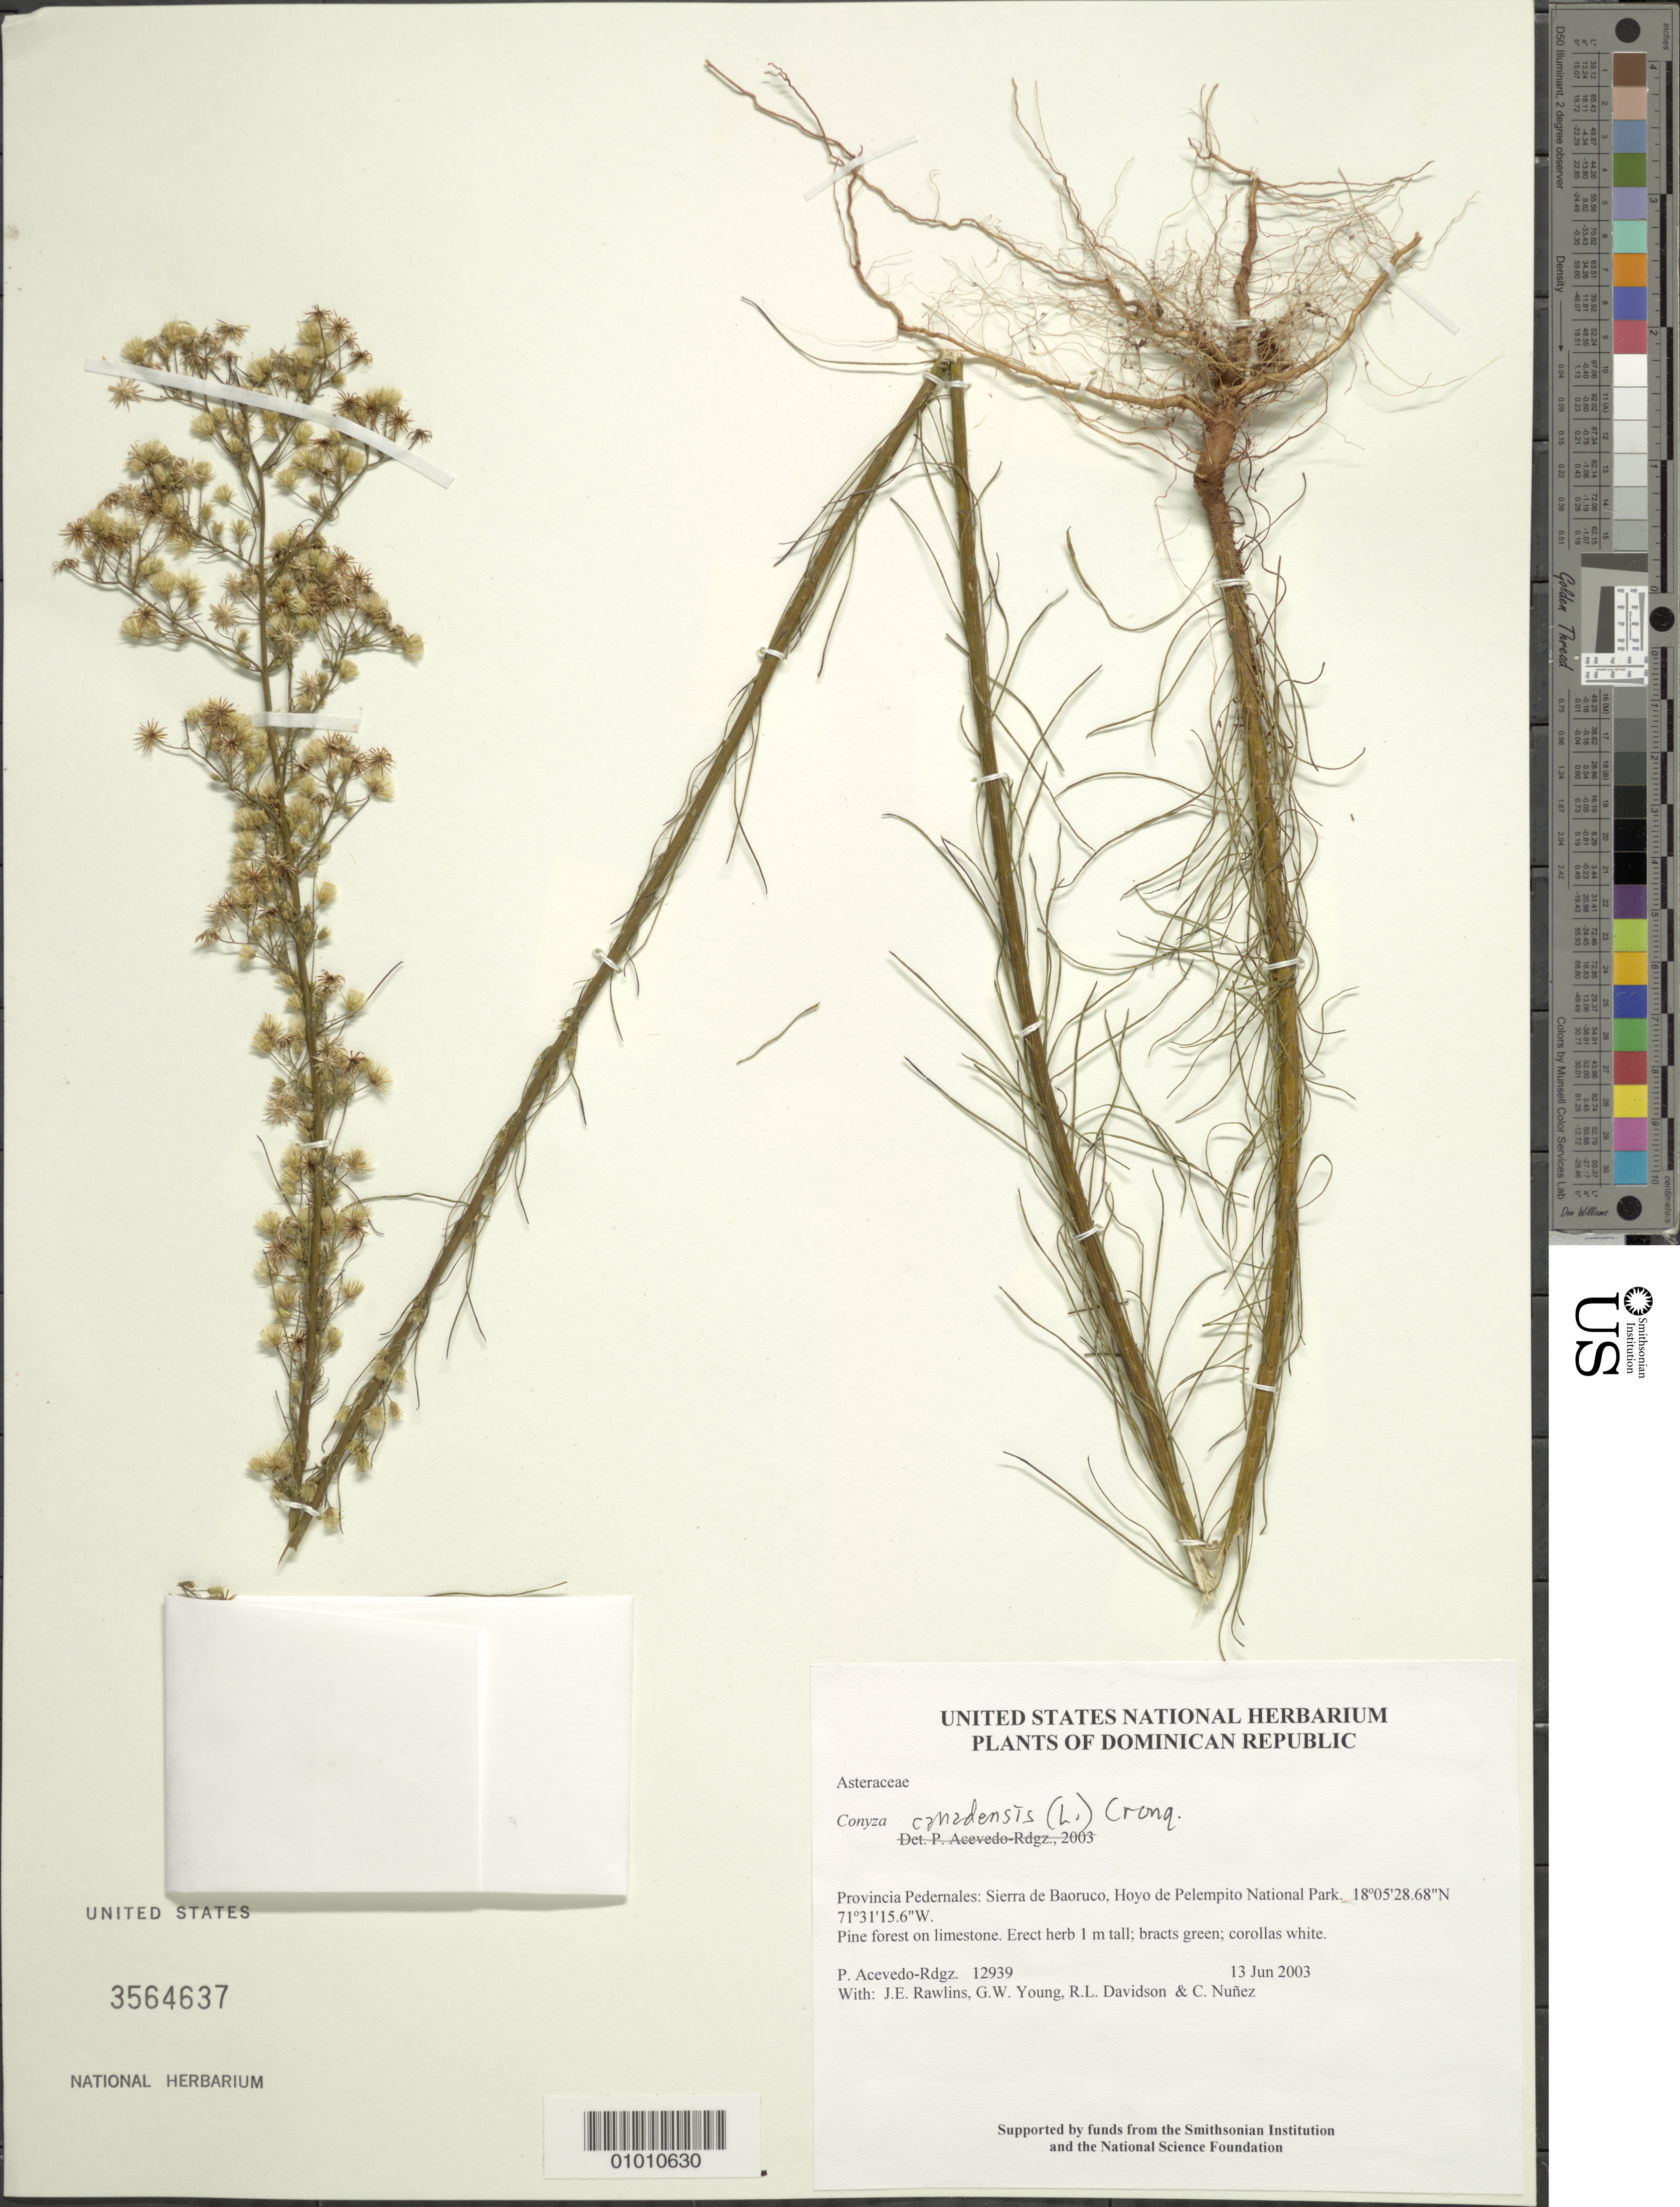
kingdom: Plantae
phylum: Tracheophyta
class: Magnoliopsida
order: Asterales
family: Asteraceae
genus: Conyza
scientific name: Conyza canadensis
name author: (L.) Cronq.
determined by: Robinson, Harold E., (US)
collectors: P. Acevedo-Rodr., J. Rawlins, G. Young, R. Davidson & C. Nunez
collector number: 12939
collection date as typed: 13 Jun 2003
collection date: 2003-06-13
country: Dominican Republic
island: Hispaniola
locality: Provincia Pedernales: Sierra de Baoruco, Hoyo de Pelempito National Park.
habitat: Pine forest on limestone.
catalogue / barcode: US 3564637